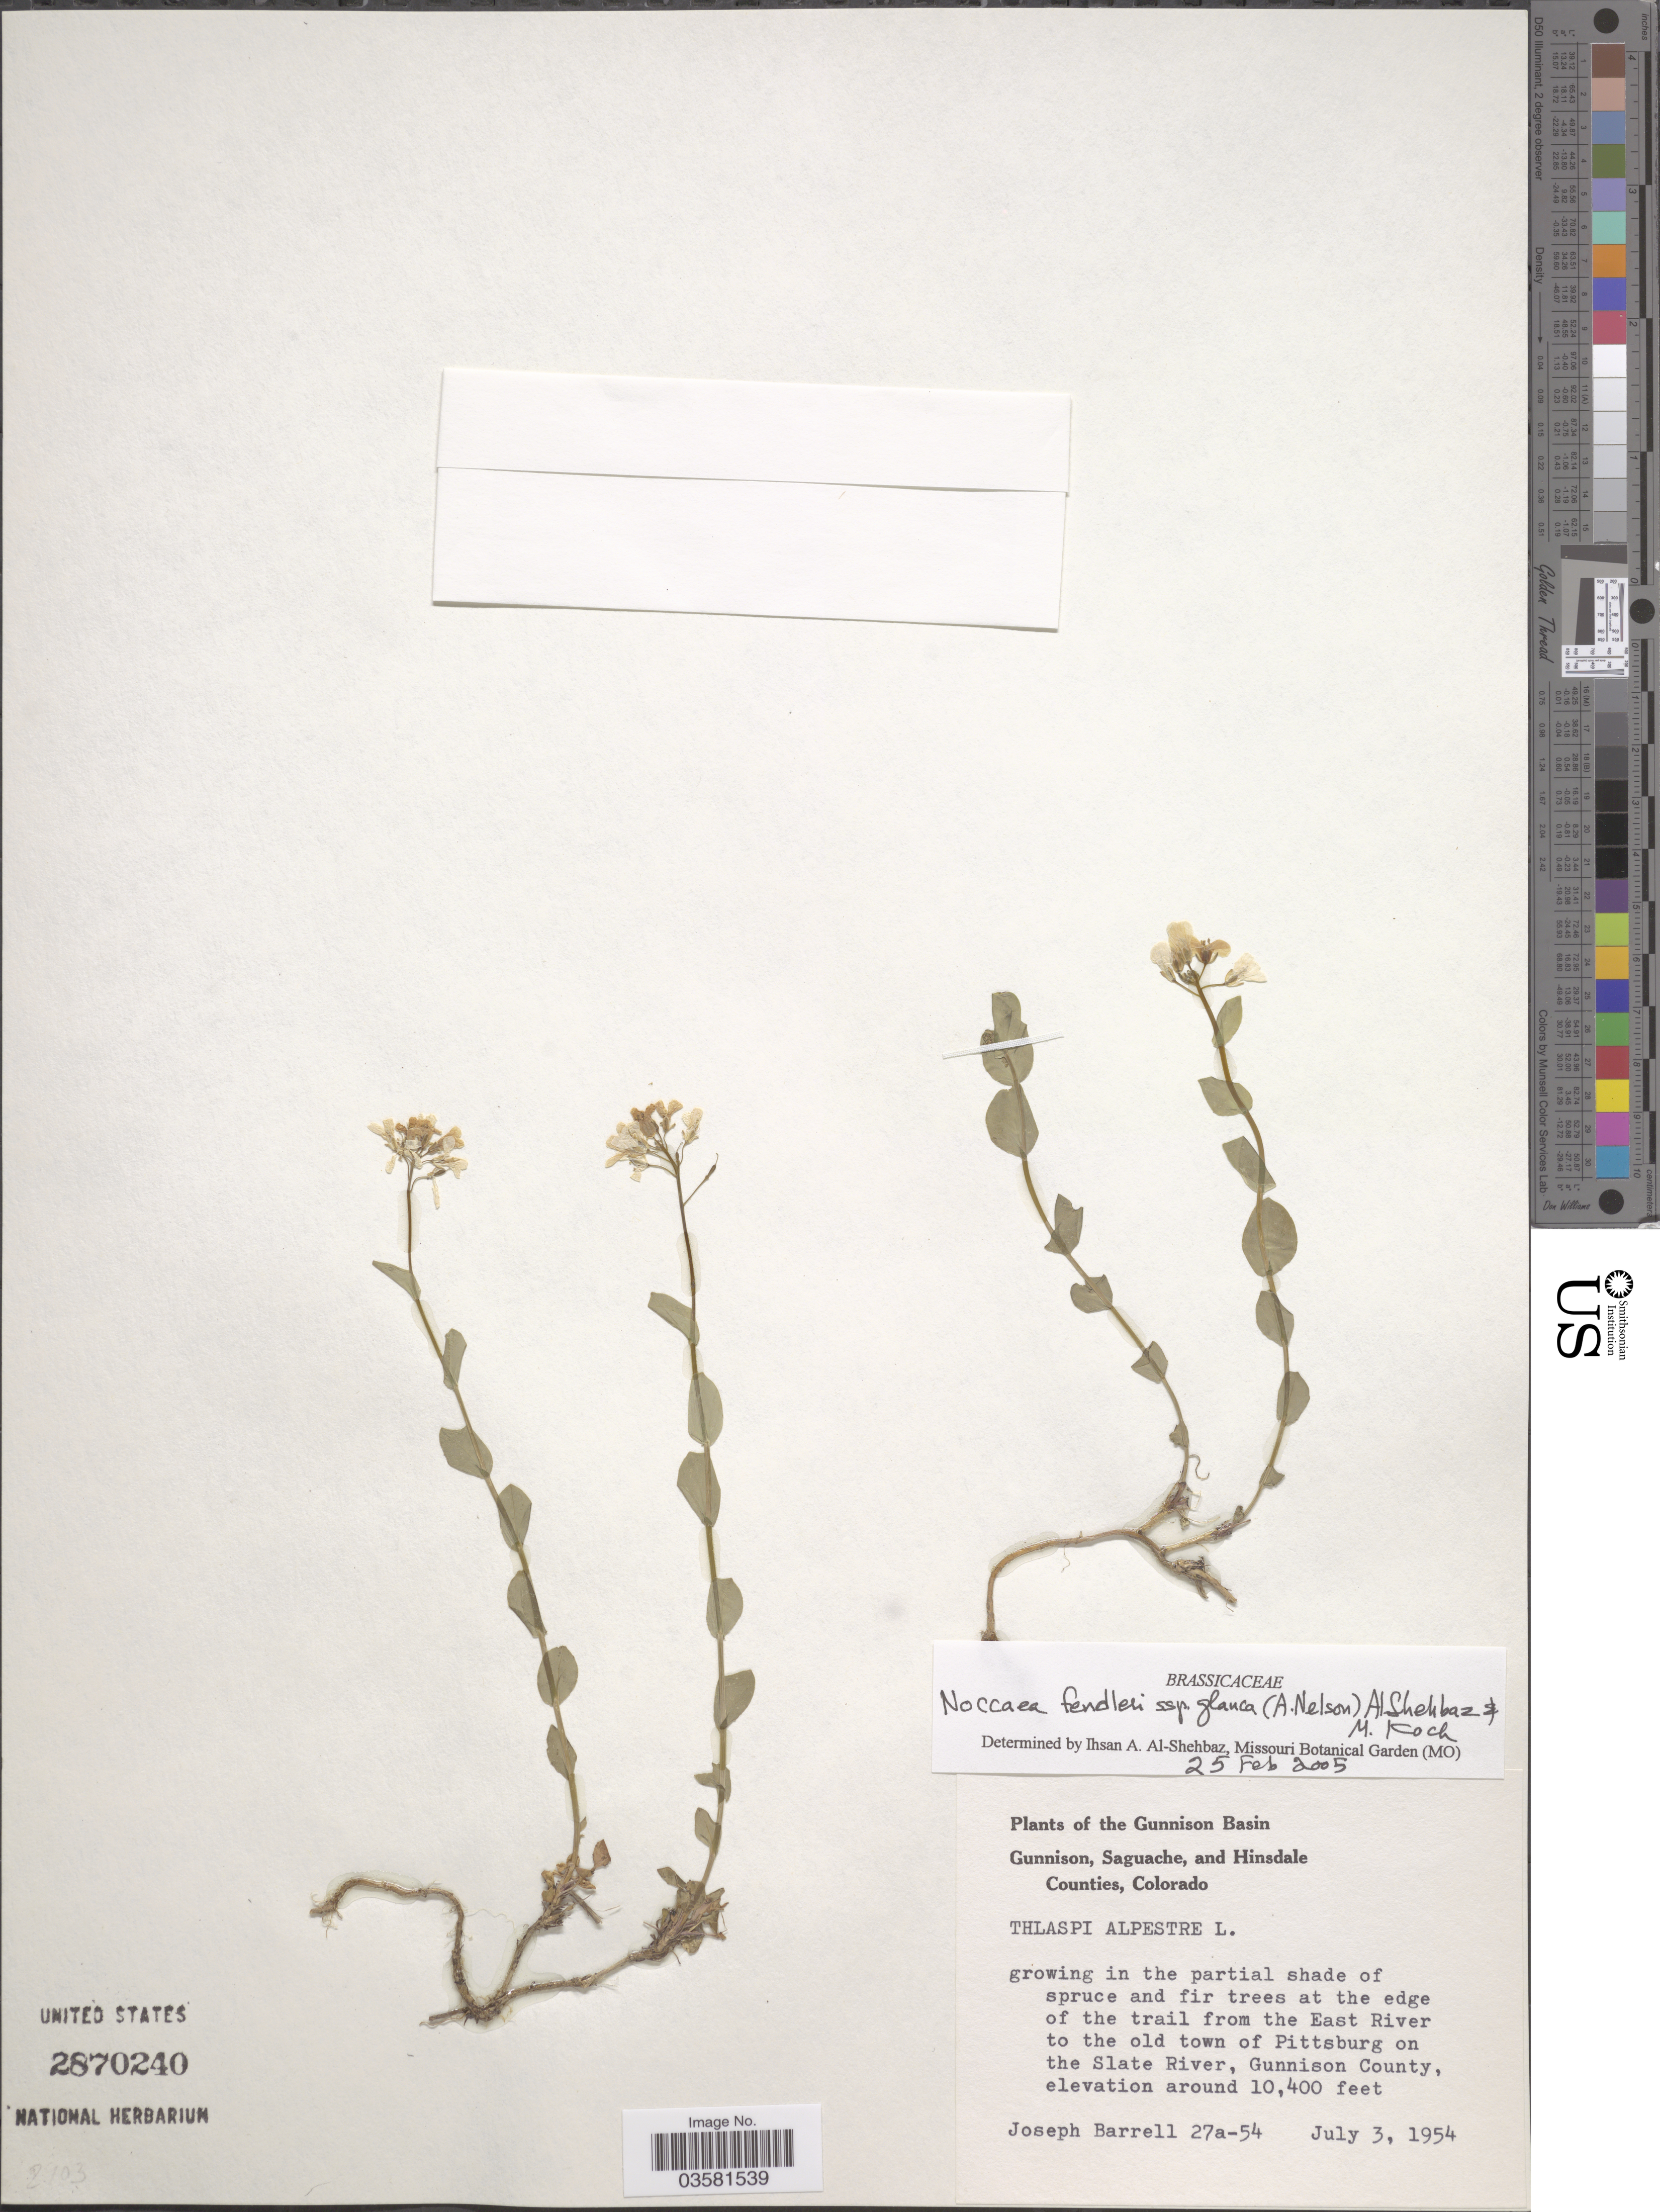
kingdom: Plantae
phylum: Tracheophyta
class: Magnoliopsida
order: Brassicales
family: Brassicaceae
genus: Thlaspi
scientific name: Thlaspi fendleri var. glaucum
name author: (A. Nelson) C.L. Hitchc.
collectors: J. Barrell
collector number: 27a-54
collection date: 1954-07-03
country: United States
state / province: Colorado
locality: The Gunnison Basin. At the edge of the trail from the East River to the old town of Pittsburg on the Slate River, Gunnison County.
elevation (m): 3170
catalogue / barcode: US 2870240